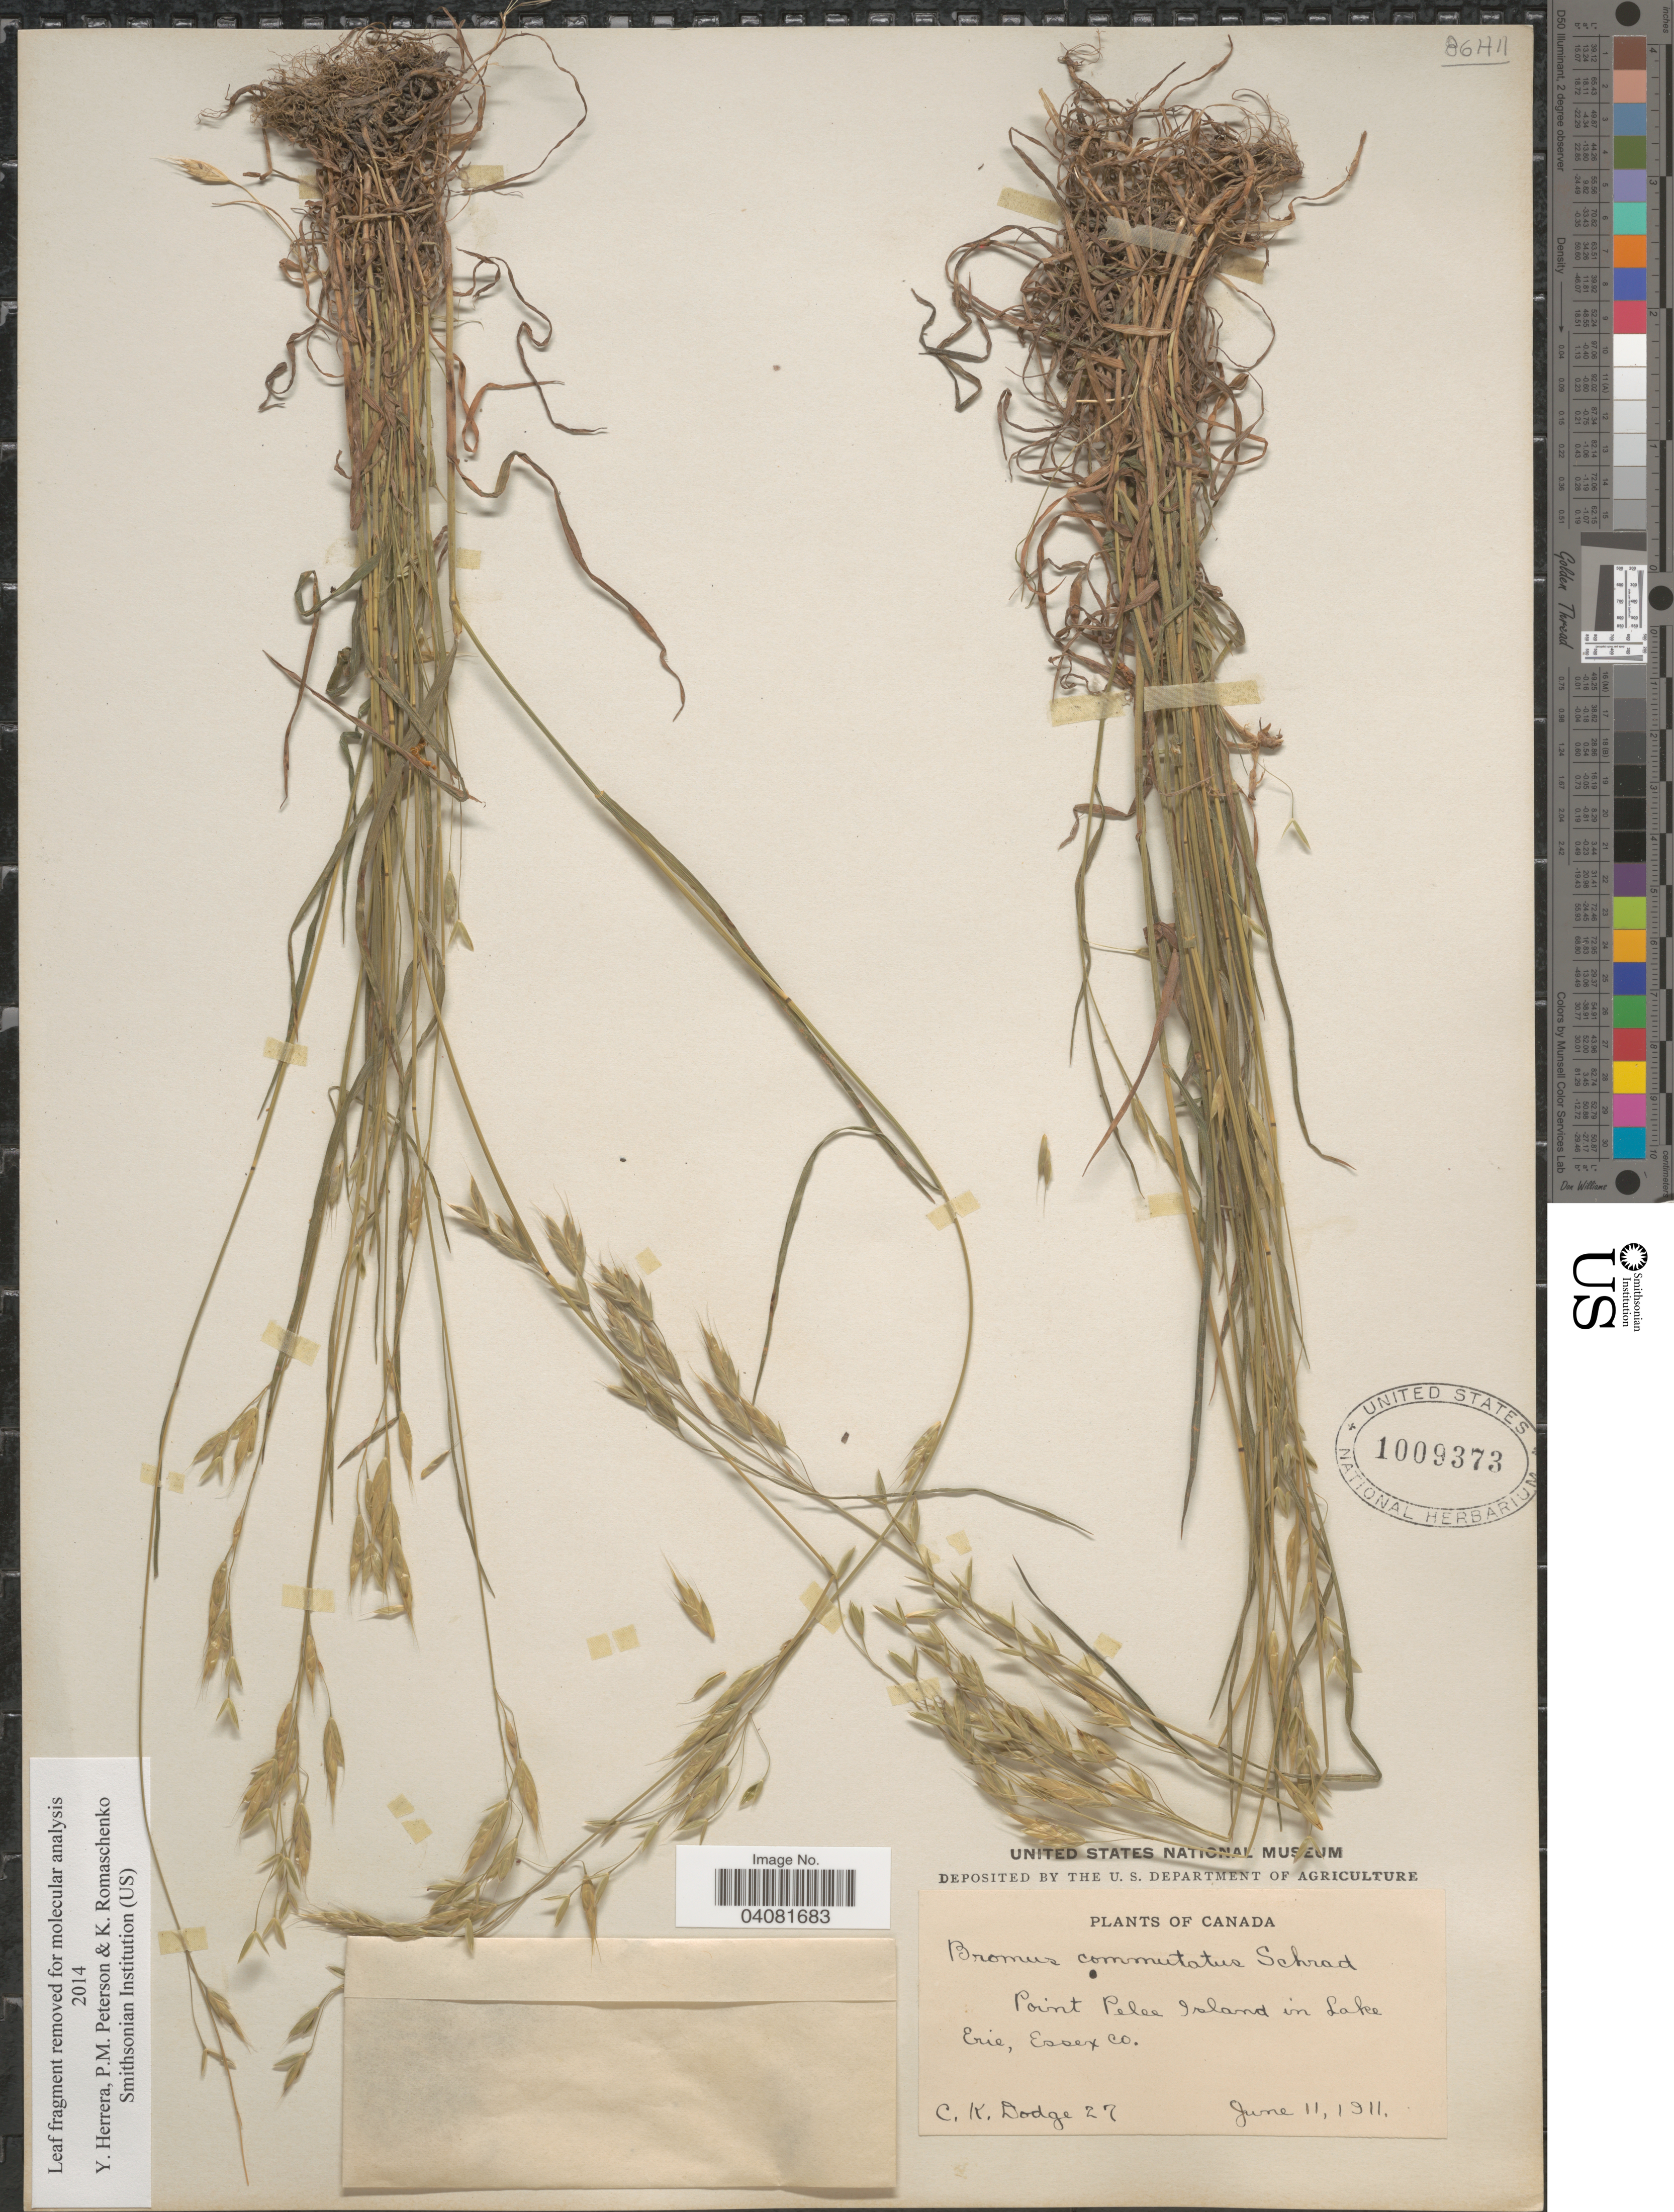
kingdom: Plantae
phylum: Tracheophyta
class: Liliopsida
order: Poales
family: Poaceae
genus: Bromus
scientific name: Bromus commutatus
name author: Schrad.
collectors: C. Dodge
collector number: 27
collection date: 1911-06-11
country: Canada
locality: Point Pelee Island in Lake Erie, Essex Co.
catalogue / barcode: US 1009373